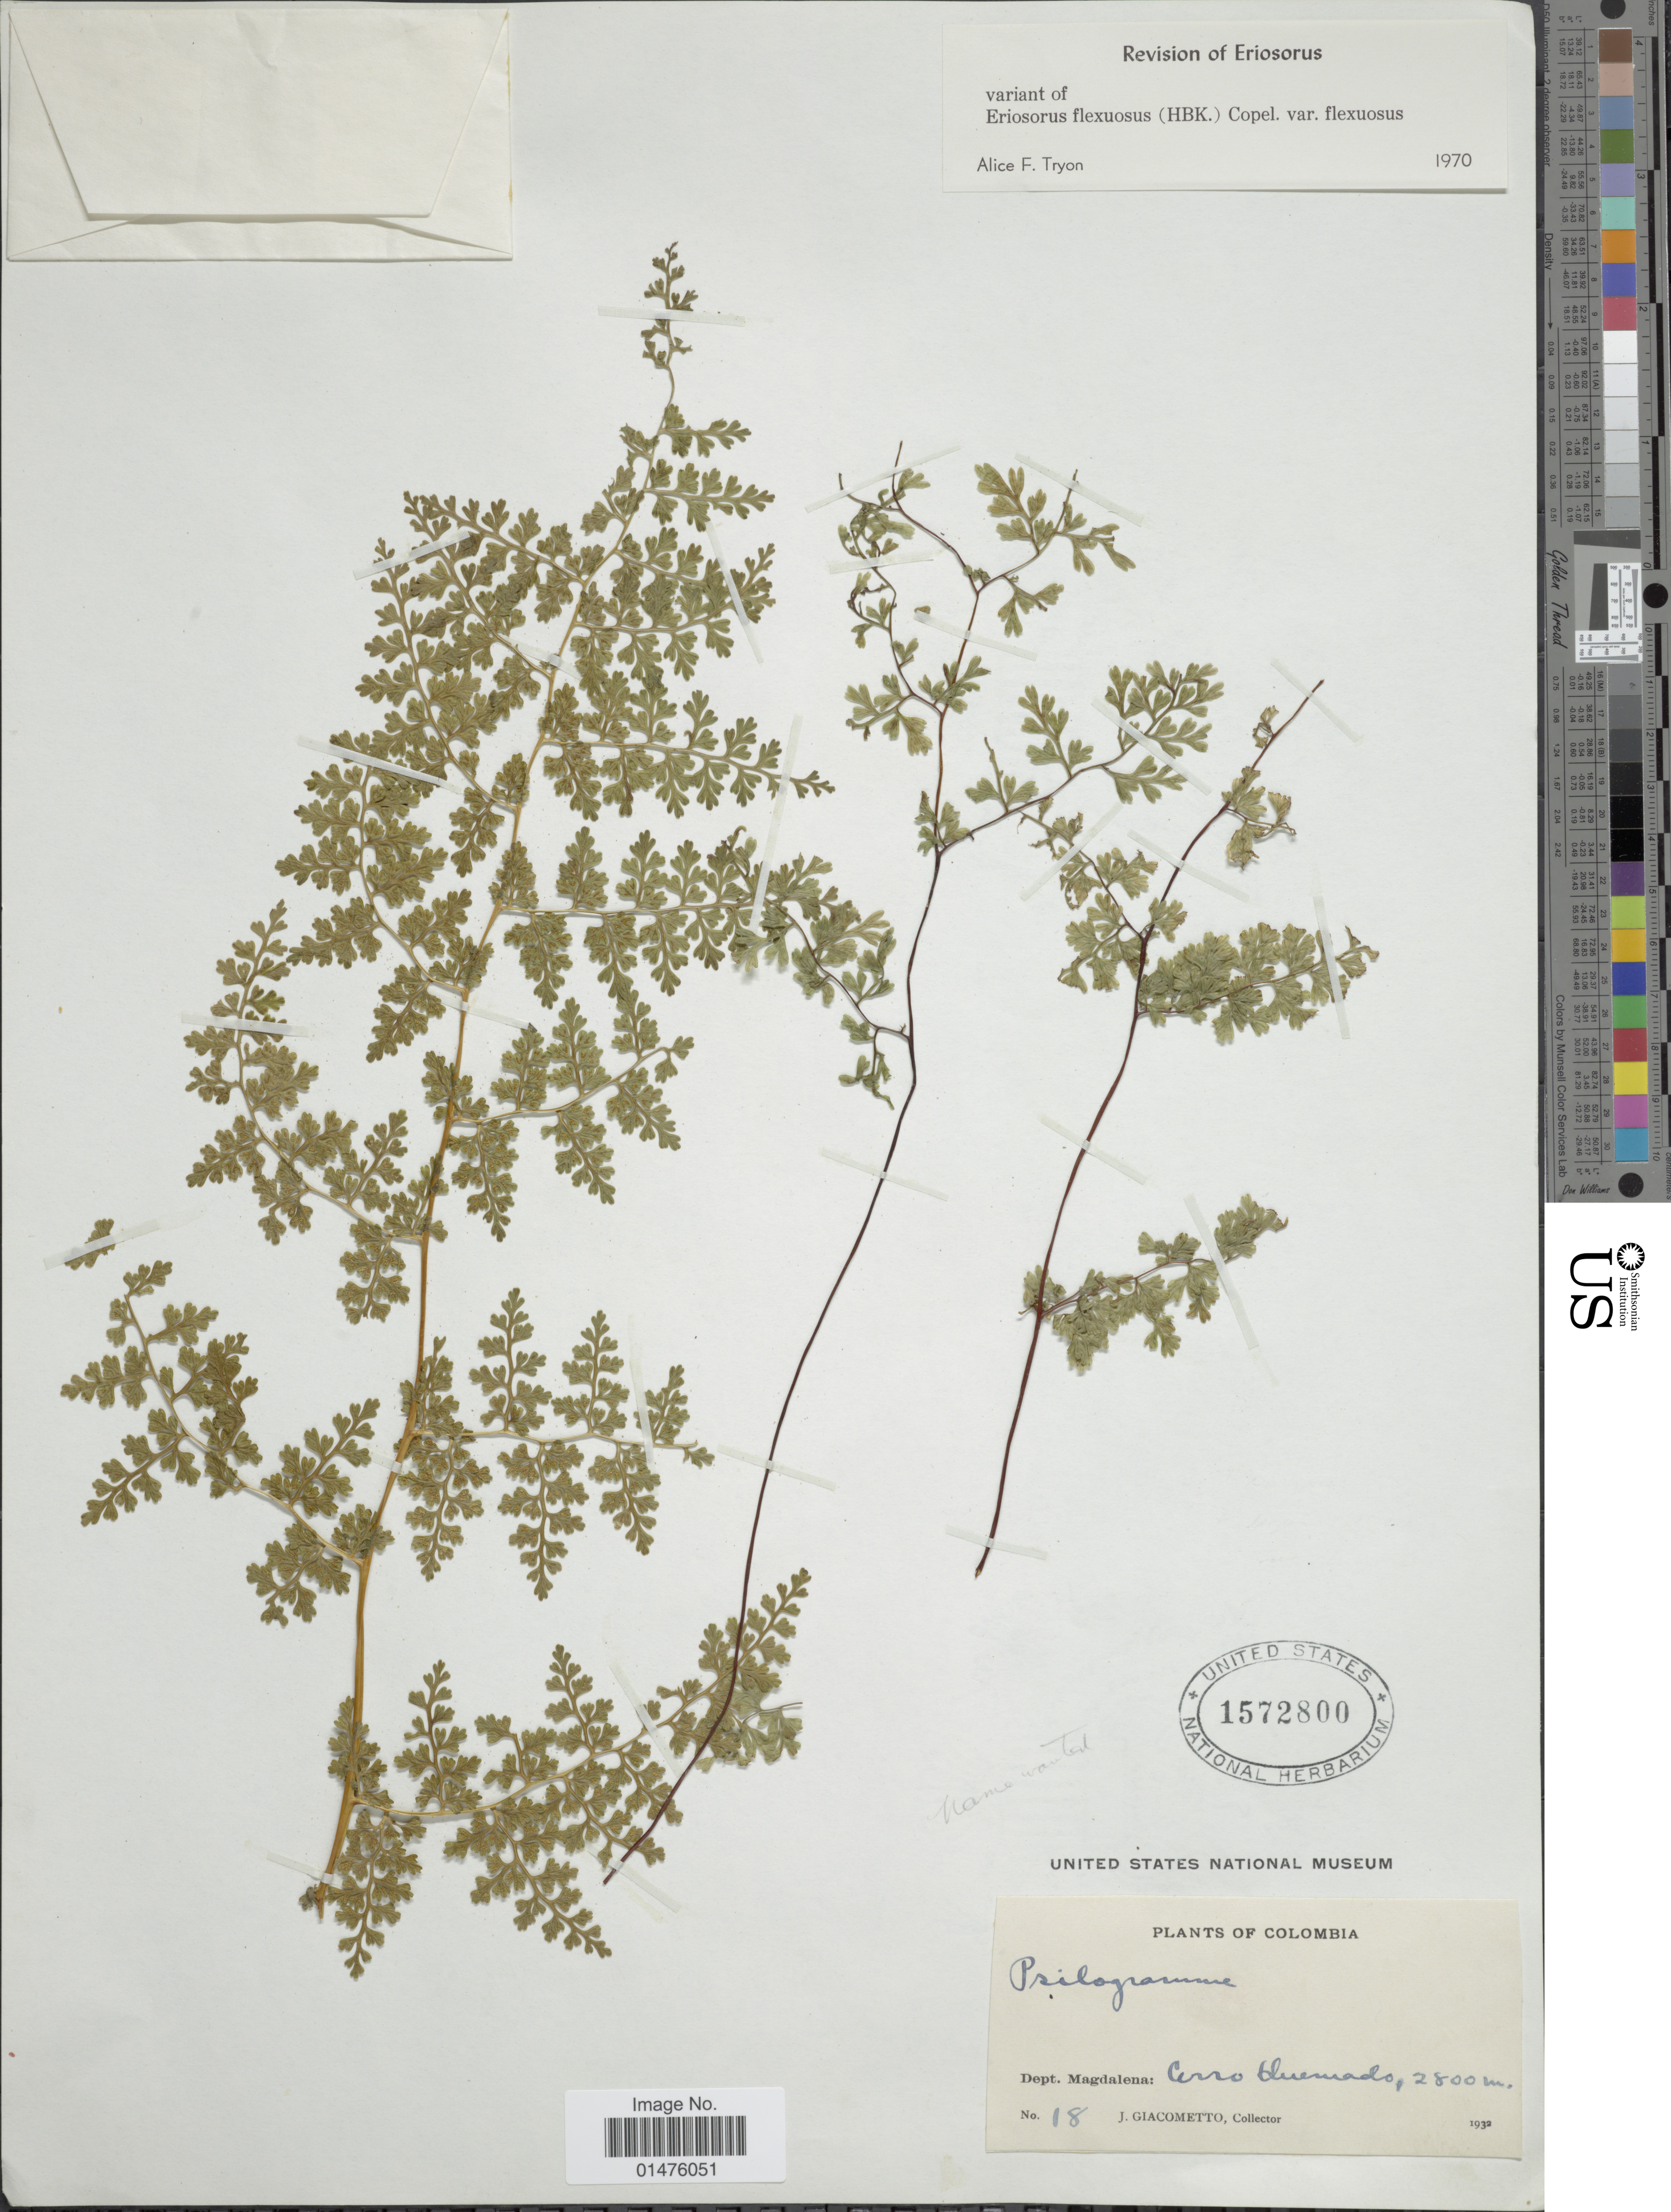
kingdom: Plantae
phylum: Tracheophyta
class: Polypodiopsida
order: Polypodiales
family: Pteridaceae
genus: Jamesonia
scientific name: Jamesonia flexuosa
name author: (Humb. & Bonpl.) Christenh.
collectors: J. Giacometto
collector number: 18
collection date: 1932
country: Colombia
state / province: Magdalena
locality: Dept. Magdalena: cerro bluemado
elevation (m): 2800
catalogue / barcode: US 1572800